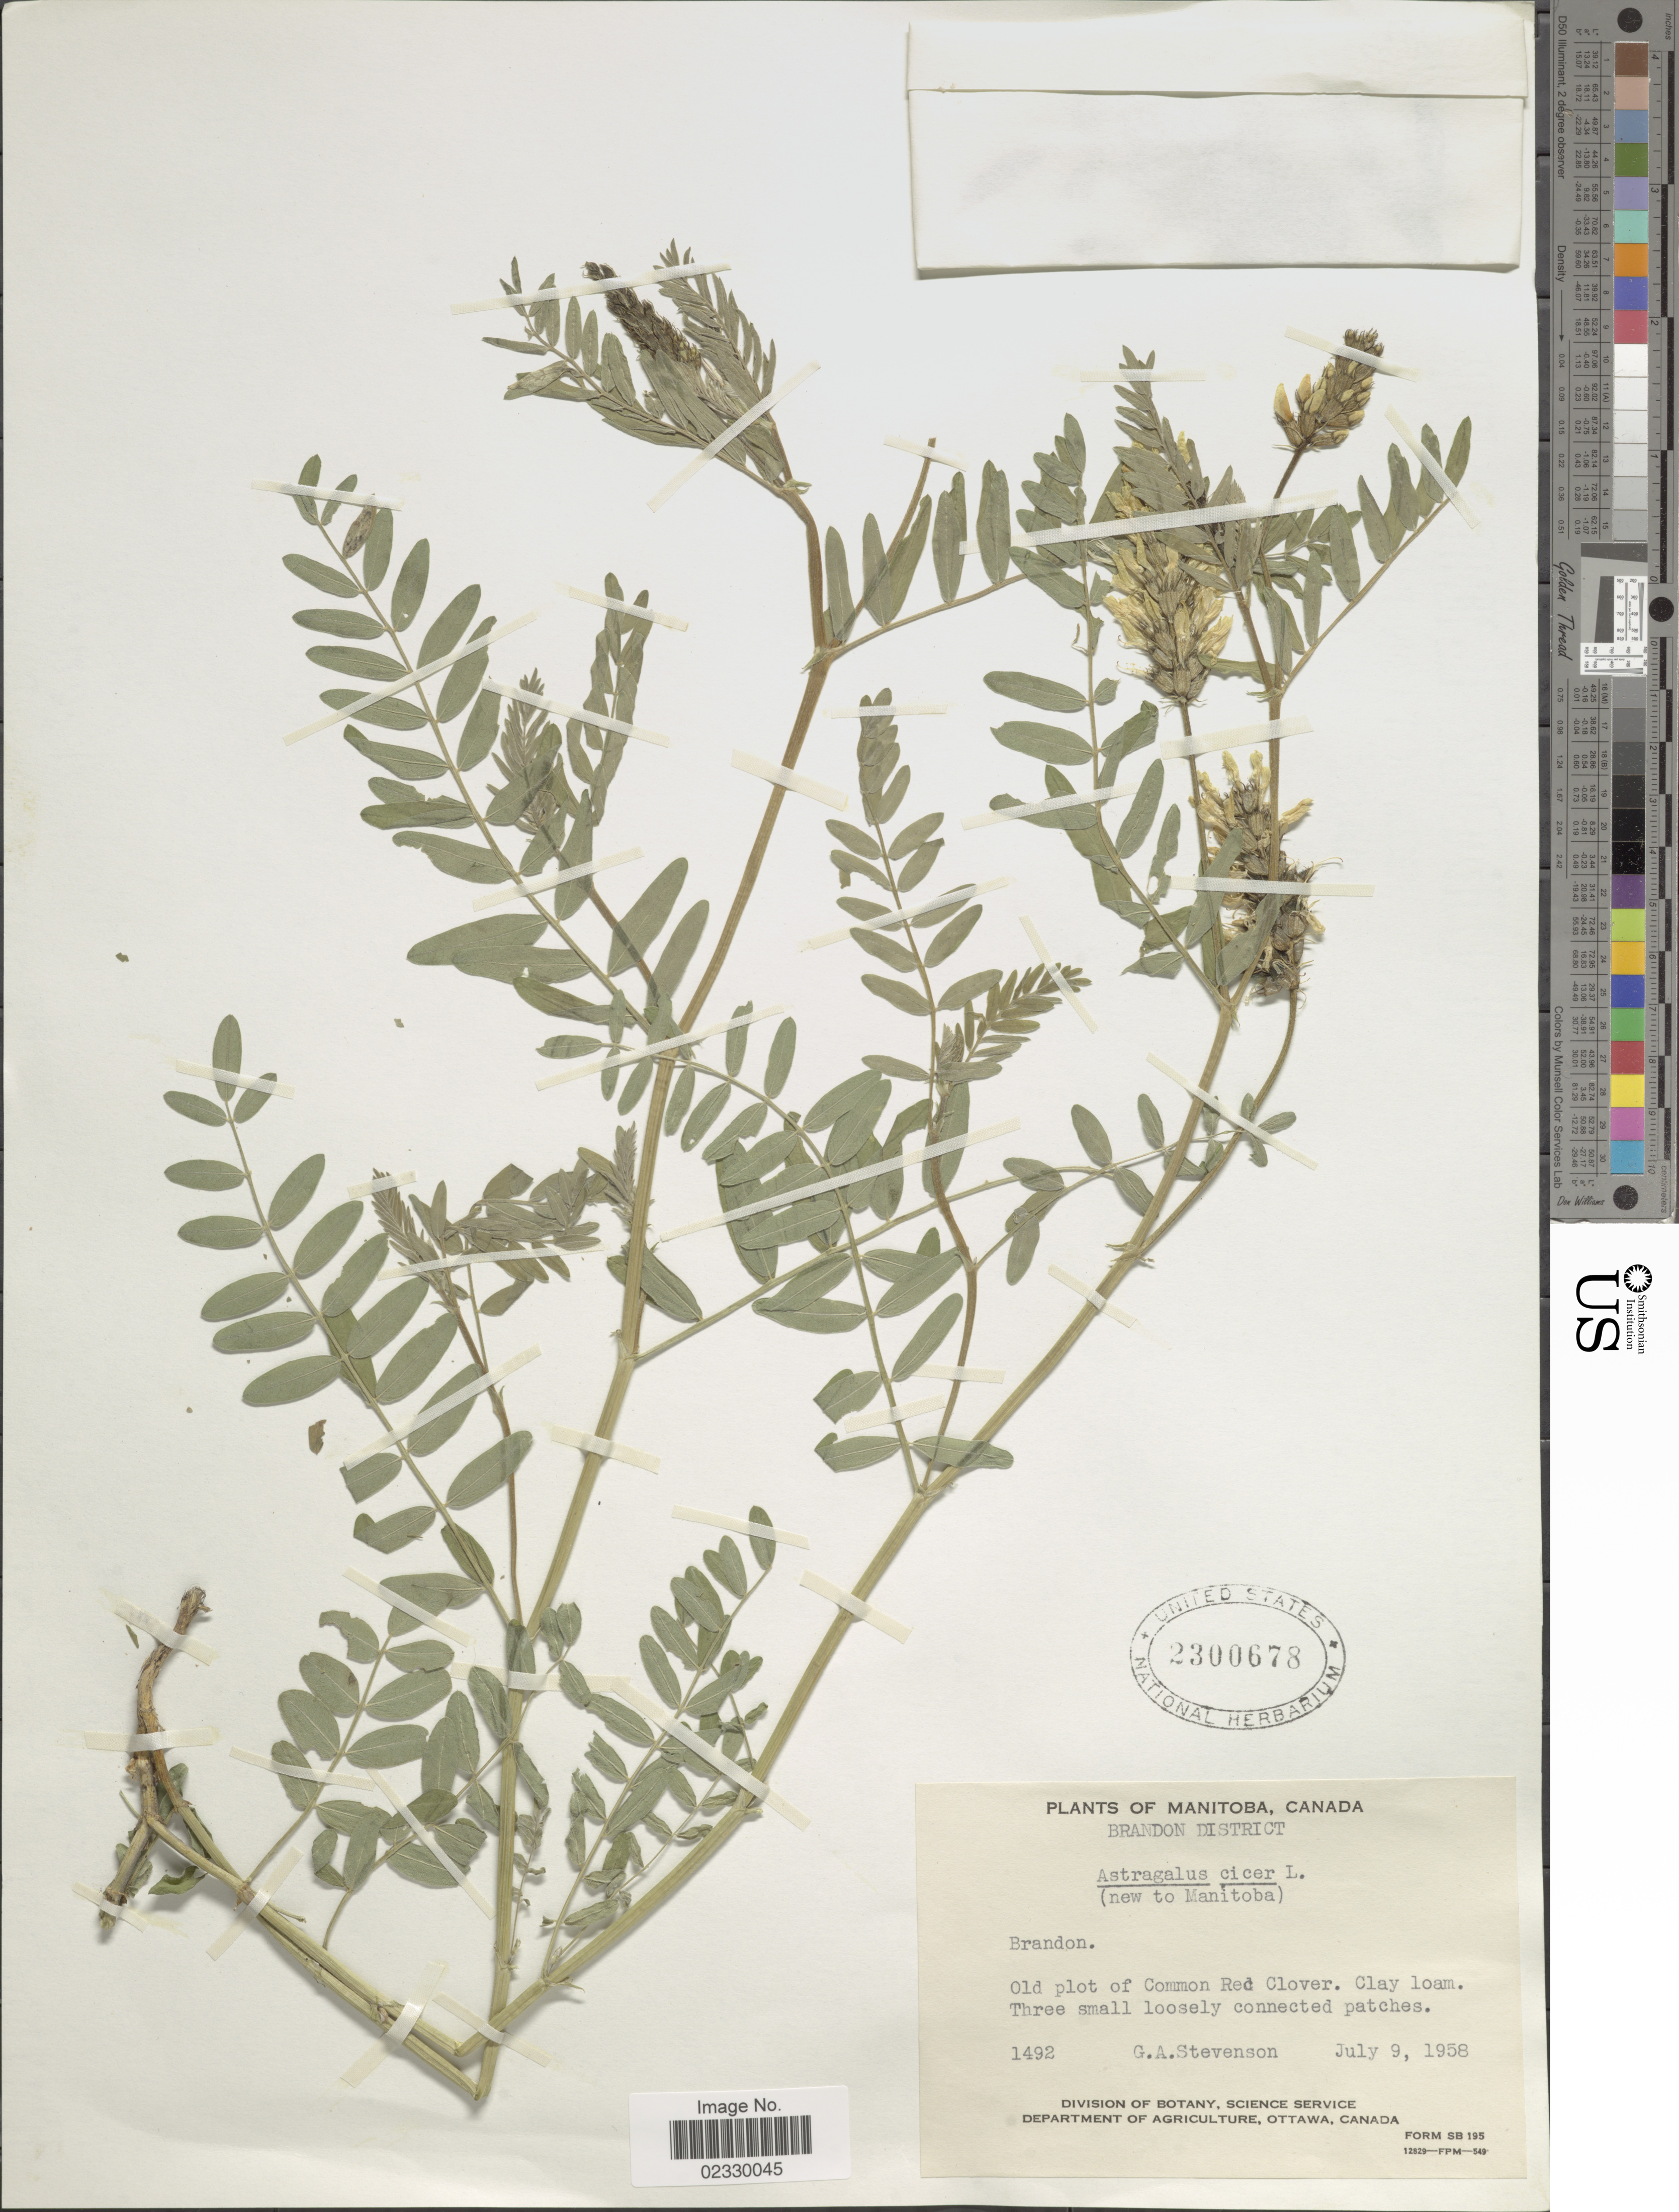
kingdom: Plantae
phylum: Tracheophyta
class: Magnoliopsida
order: Fabales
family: Fabaceae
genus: Astragalus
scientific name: Astragalus cicer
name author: L.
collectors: G. Stevenson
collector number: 1492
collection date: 1958-07-09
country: Canada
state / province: Manitoba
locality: Brandon District. Old plot of Common Red Clover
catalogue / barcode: US 2300678